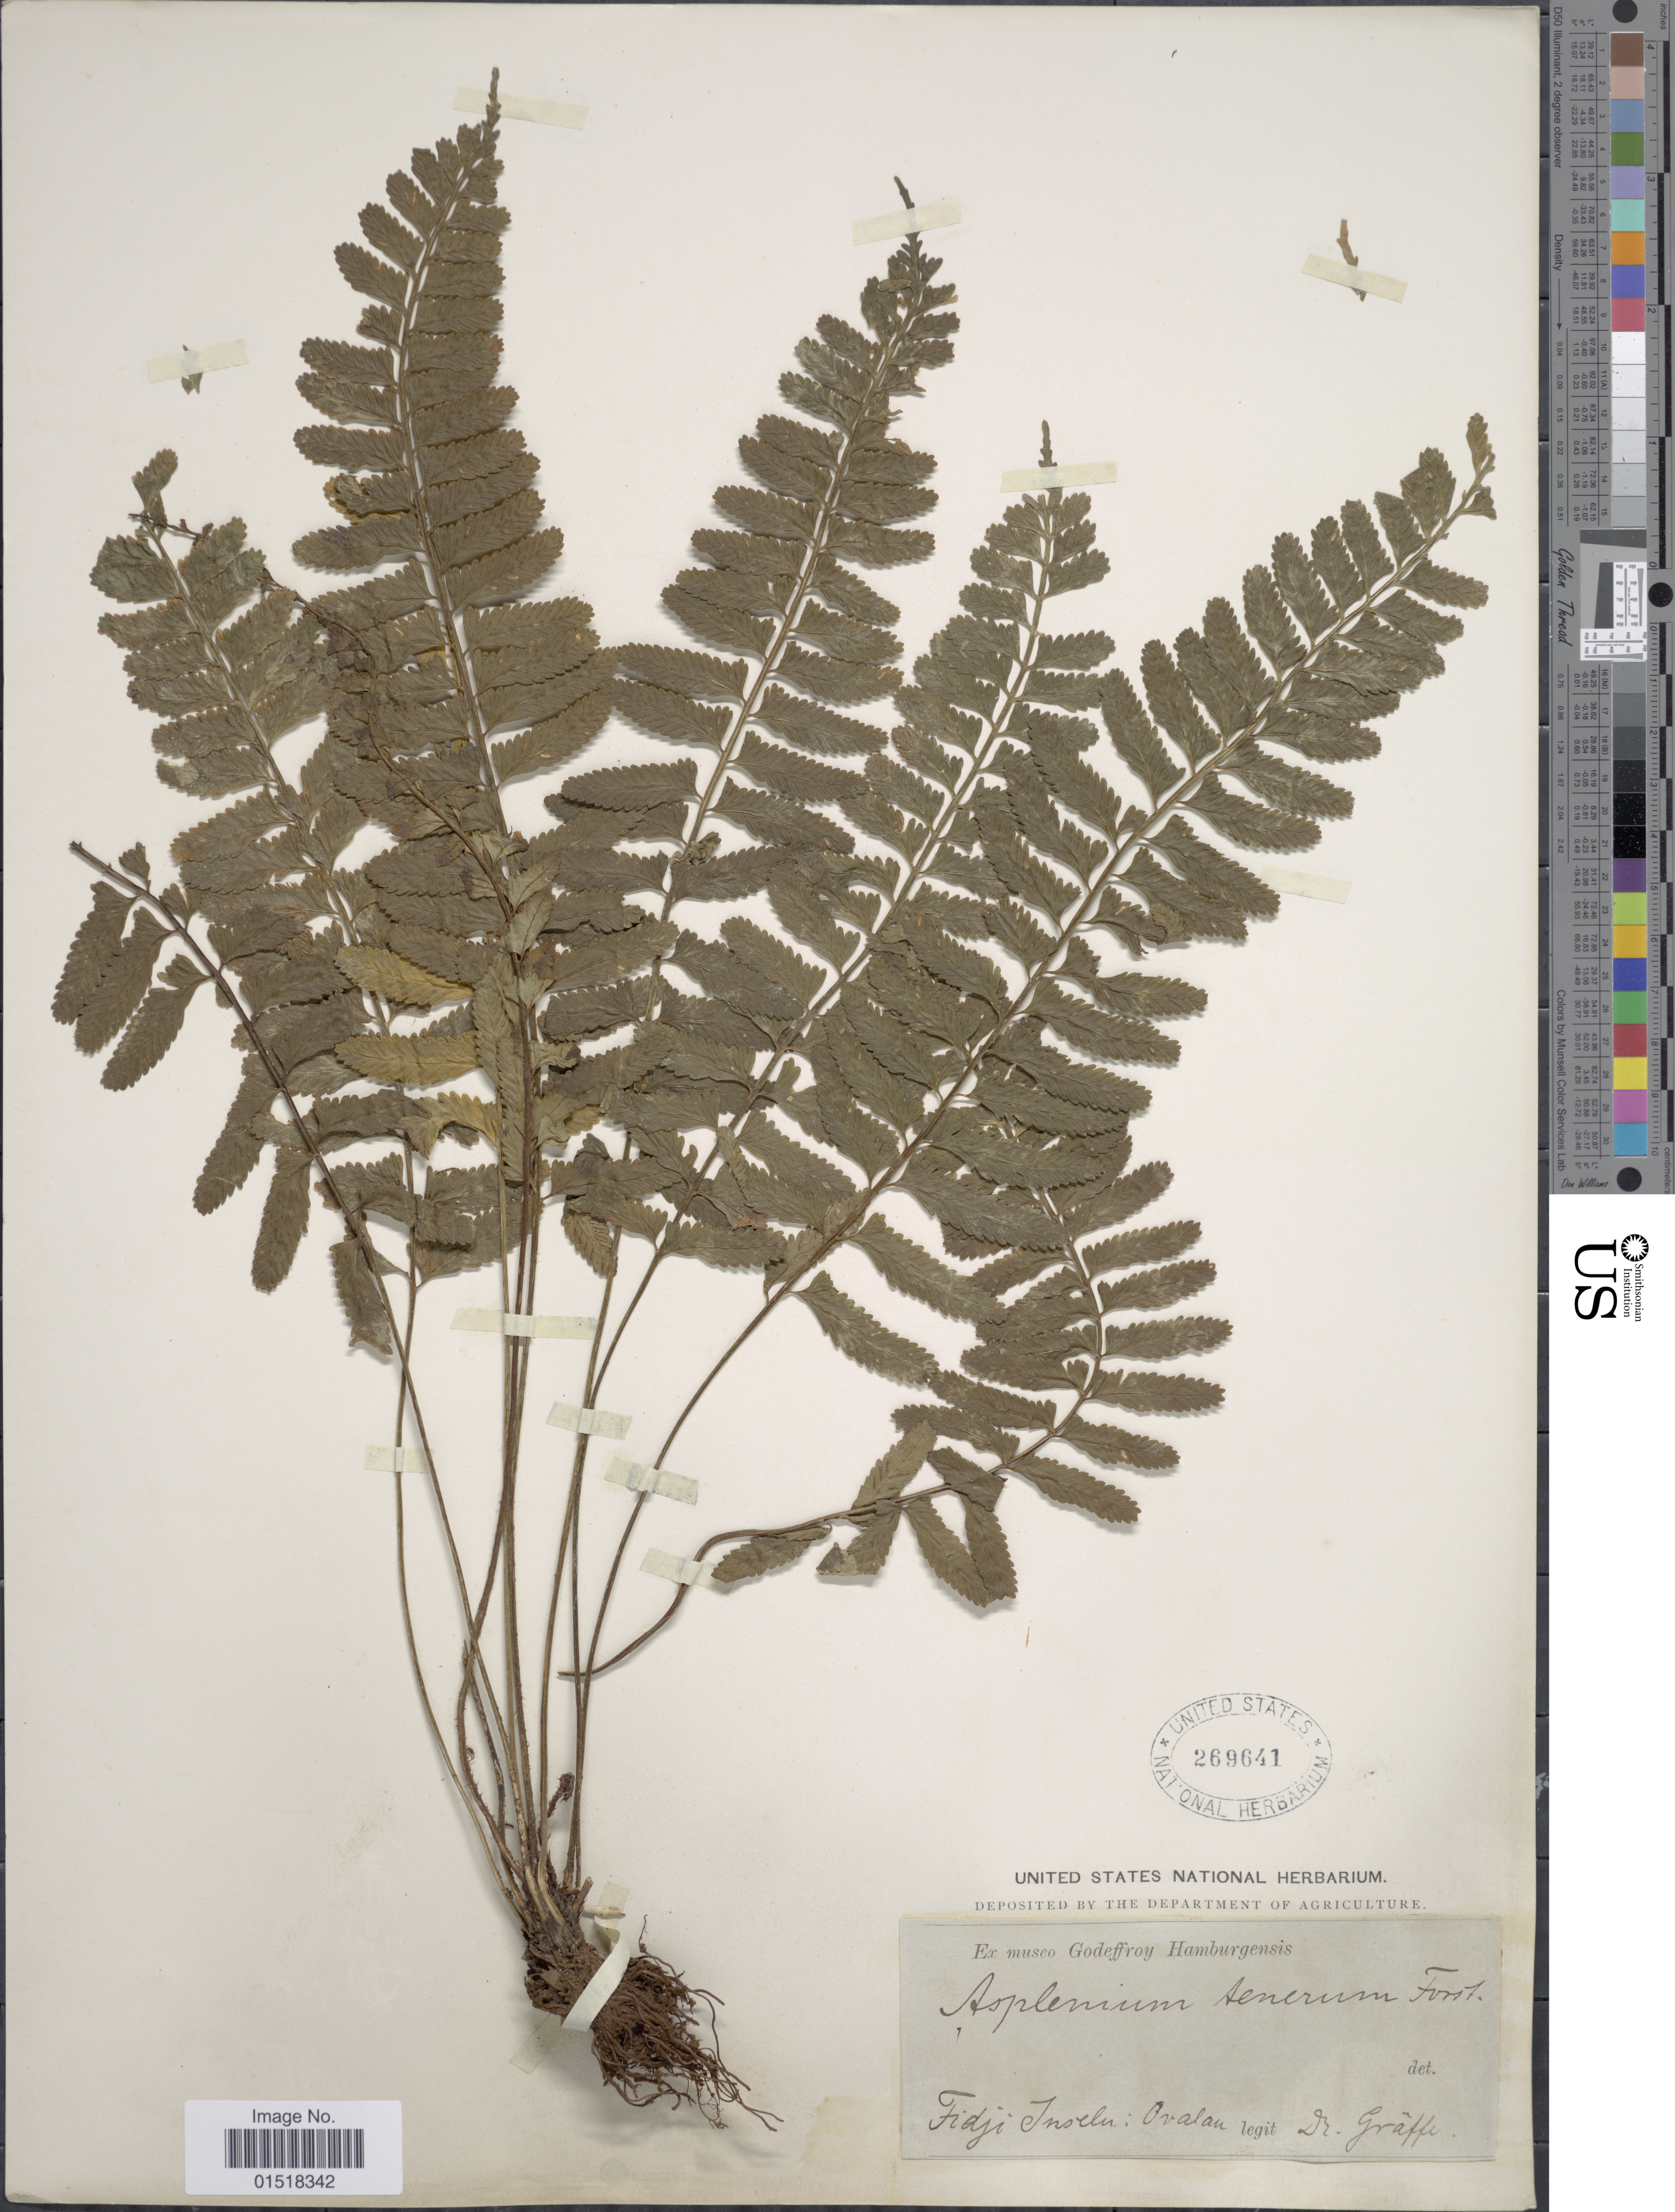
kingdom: Plantae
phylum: Tracheophyta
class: Polypodiopsida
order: Polypodiales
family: Aspleniaceae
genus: Asplenium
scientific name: Asplenium tenerum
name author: G. Forst.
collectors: Graeffe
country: Fiji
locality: Fidji Inseln: Ovalau.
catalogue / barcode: US 269641